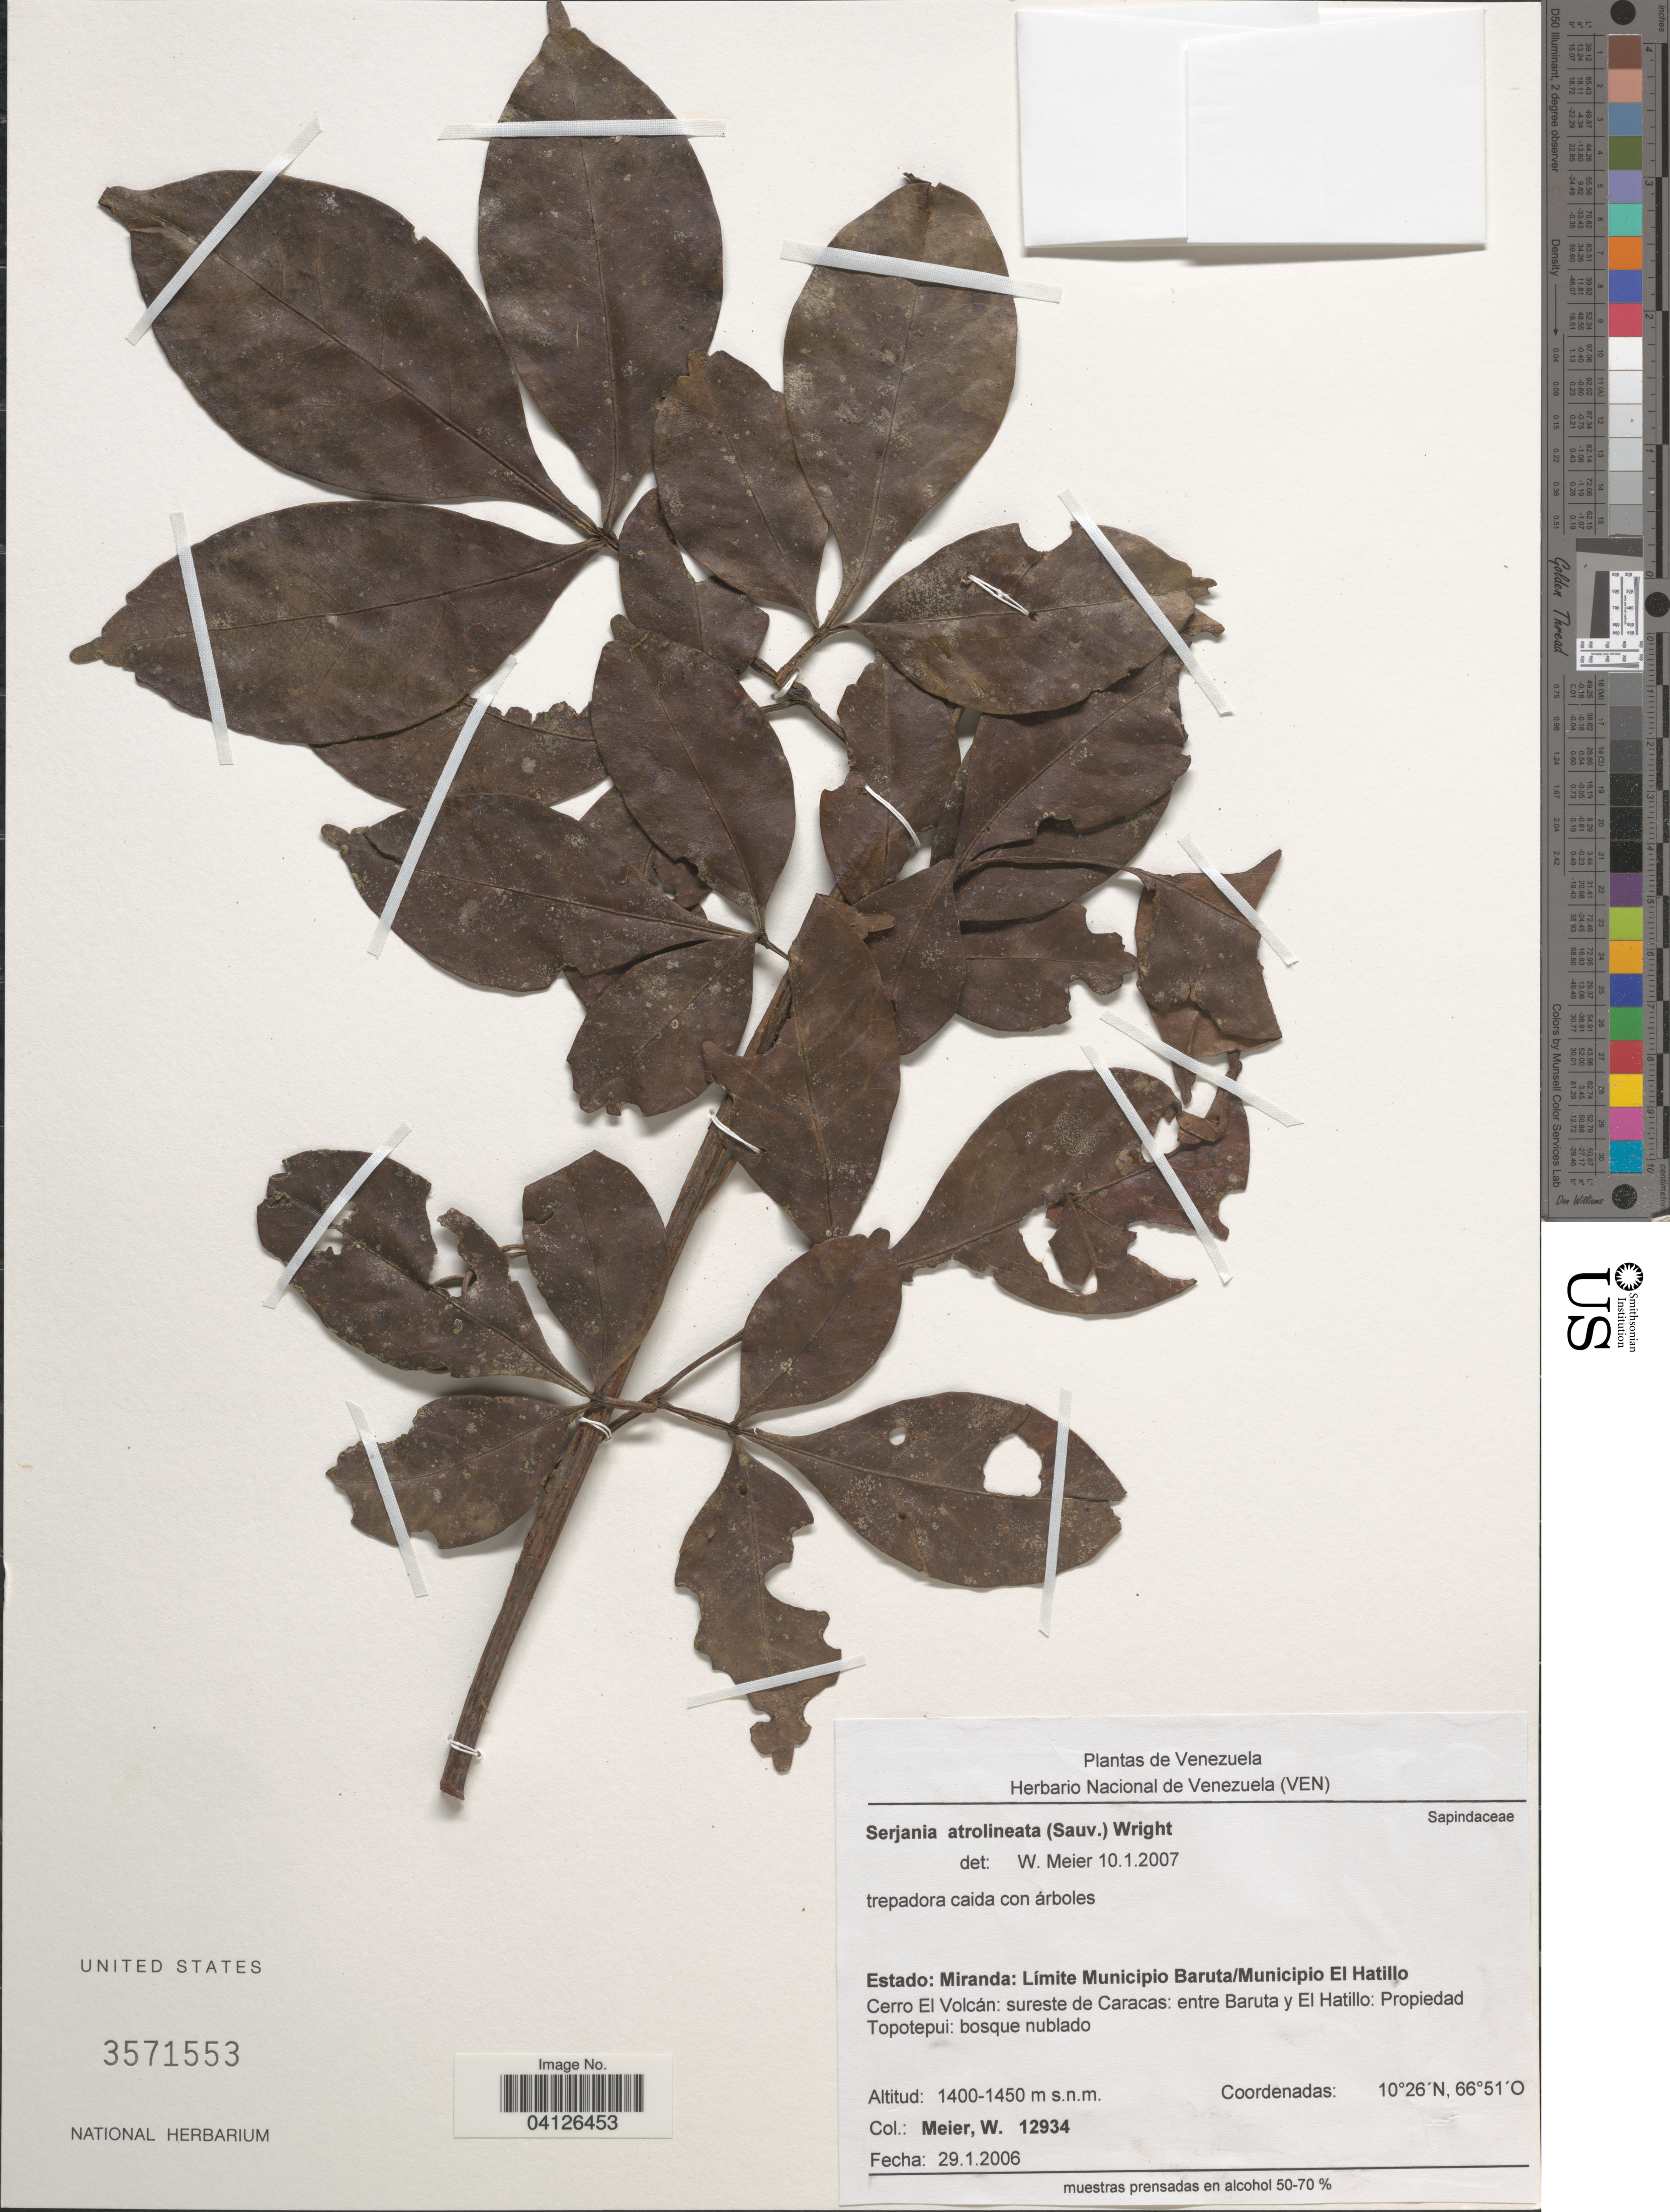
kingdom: Plantae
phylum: Tracheophyta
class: Magnoliopsida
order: Sapindales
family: Sapindaceae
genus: Serjania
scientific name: Serjania paucidentata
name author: DC.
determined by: Acevedo-Rodriguez, P., (US), Smithsonian Institution - National Museum of Natural History (UNITED STATES)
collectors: W. Meier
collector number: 12934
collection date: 2006-01-29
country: Venezuela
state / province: Miranda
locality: Límite Municipio Baruta/Municipio El Hatillo. Cerro El Volcán: sureste de Caracas: entre Baruta y El Hatillo: Propiedad Topotepui: bosque nublado.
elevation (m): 1400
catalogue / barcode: US 3571553